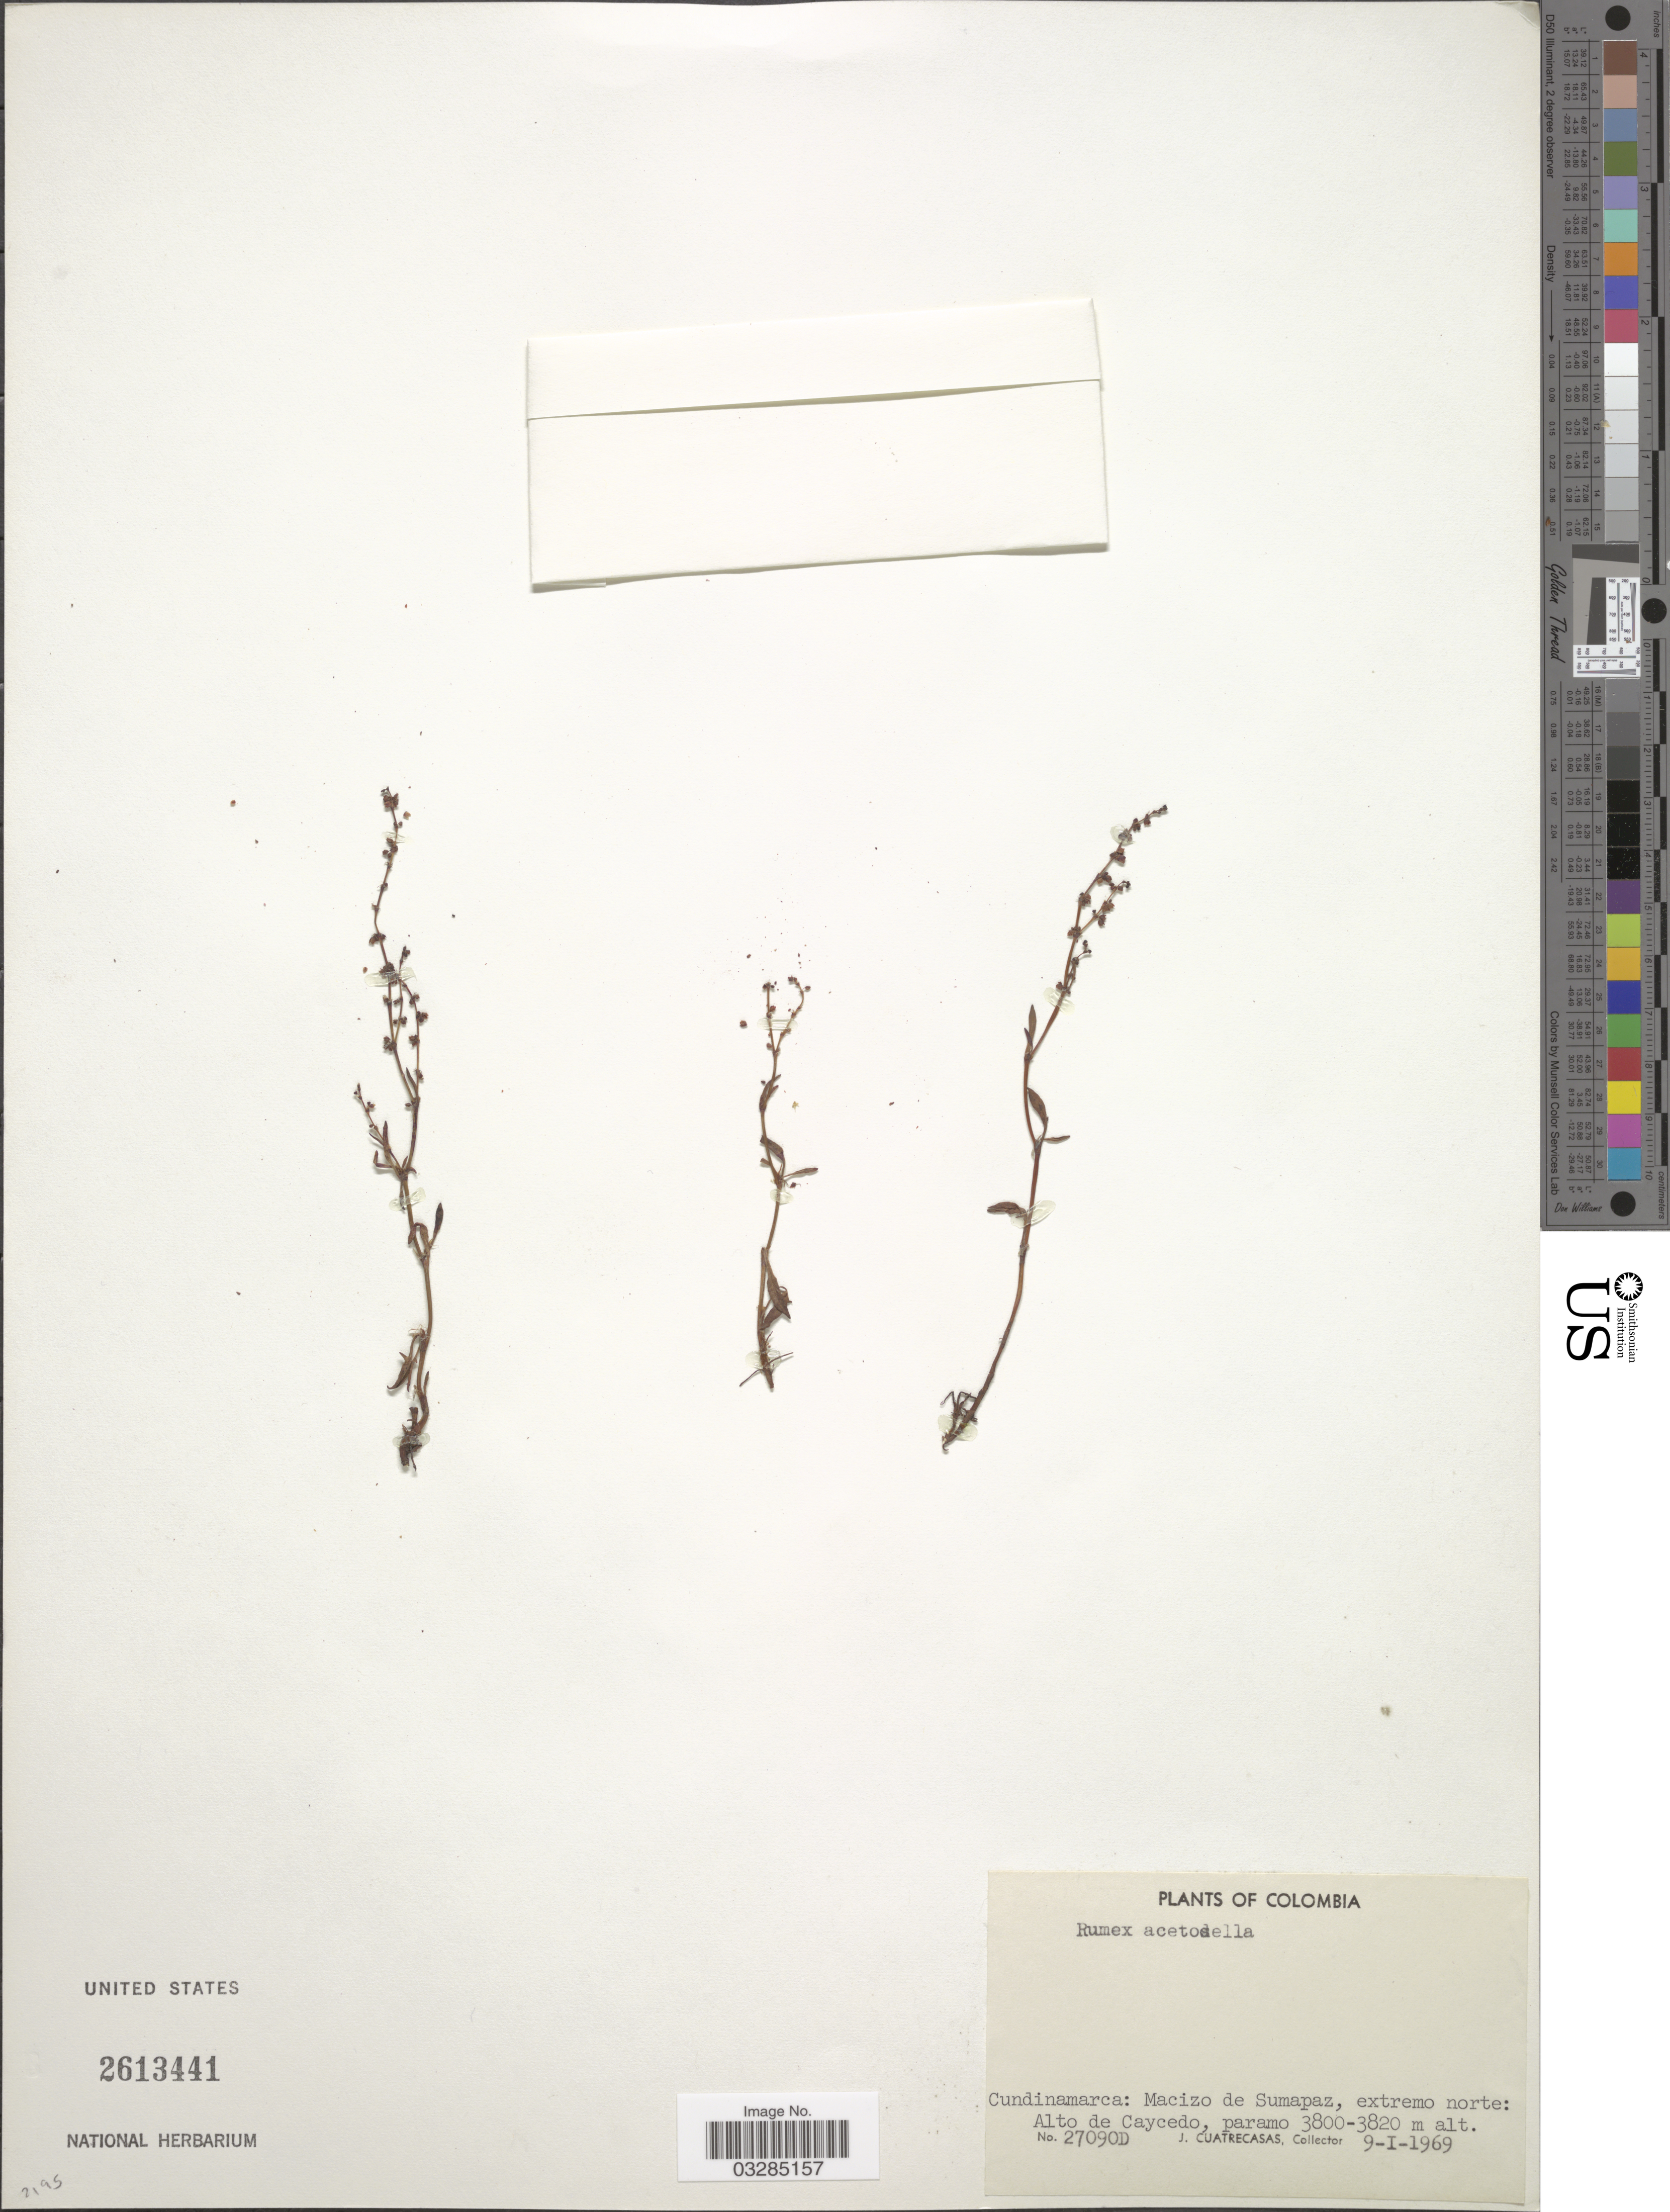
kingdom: Plantae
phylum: Tracheophyta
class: Magnoliopsida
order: Caryophyllales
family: Polygonaceae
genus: Rumex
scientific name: Rumex acetosella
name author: L.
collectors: J. Cuatrecasas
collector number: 27090D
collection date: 1969-01-09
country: Colombia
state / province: Cundinamarca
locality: Macizo de Sumapaz, extremo norte: Alto de Caycedo, paramo.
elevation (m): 3800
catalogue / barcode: US 2613441